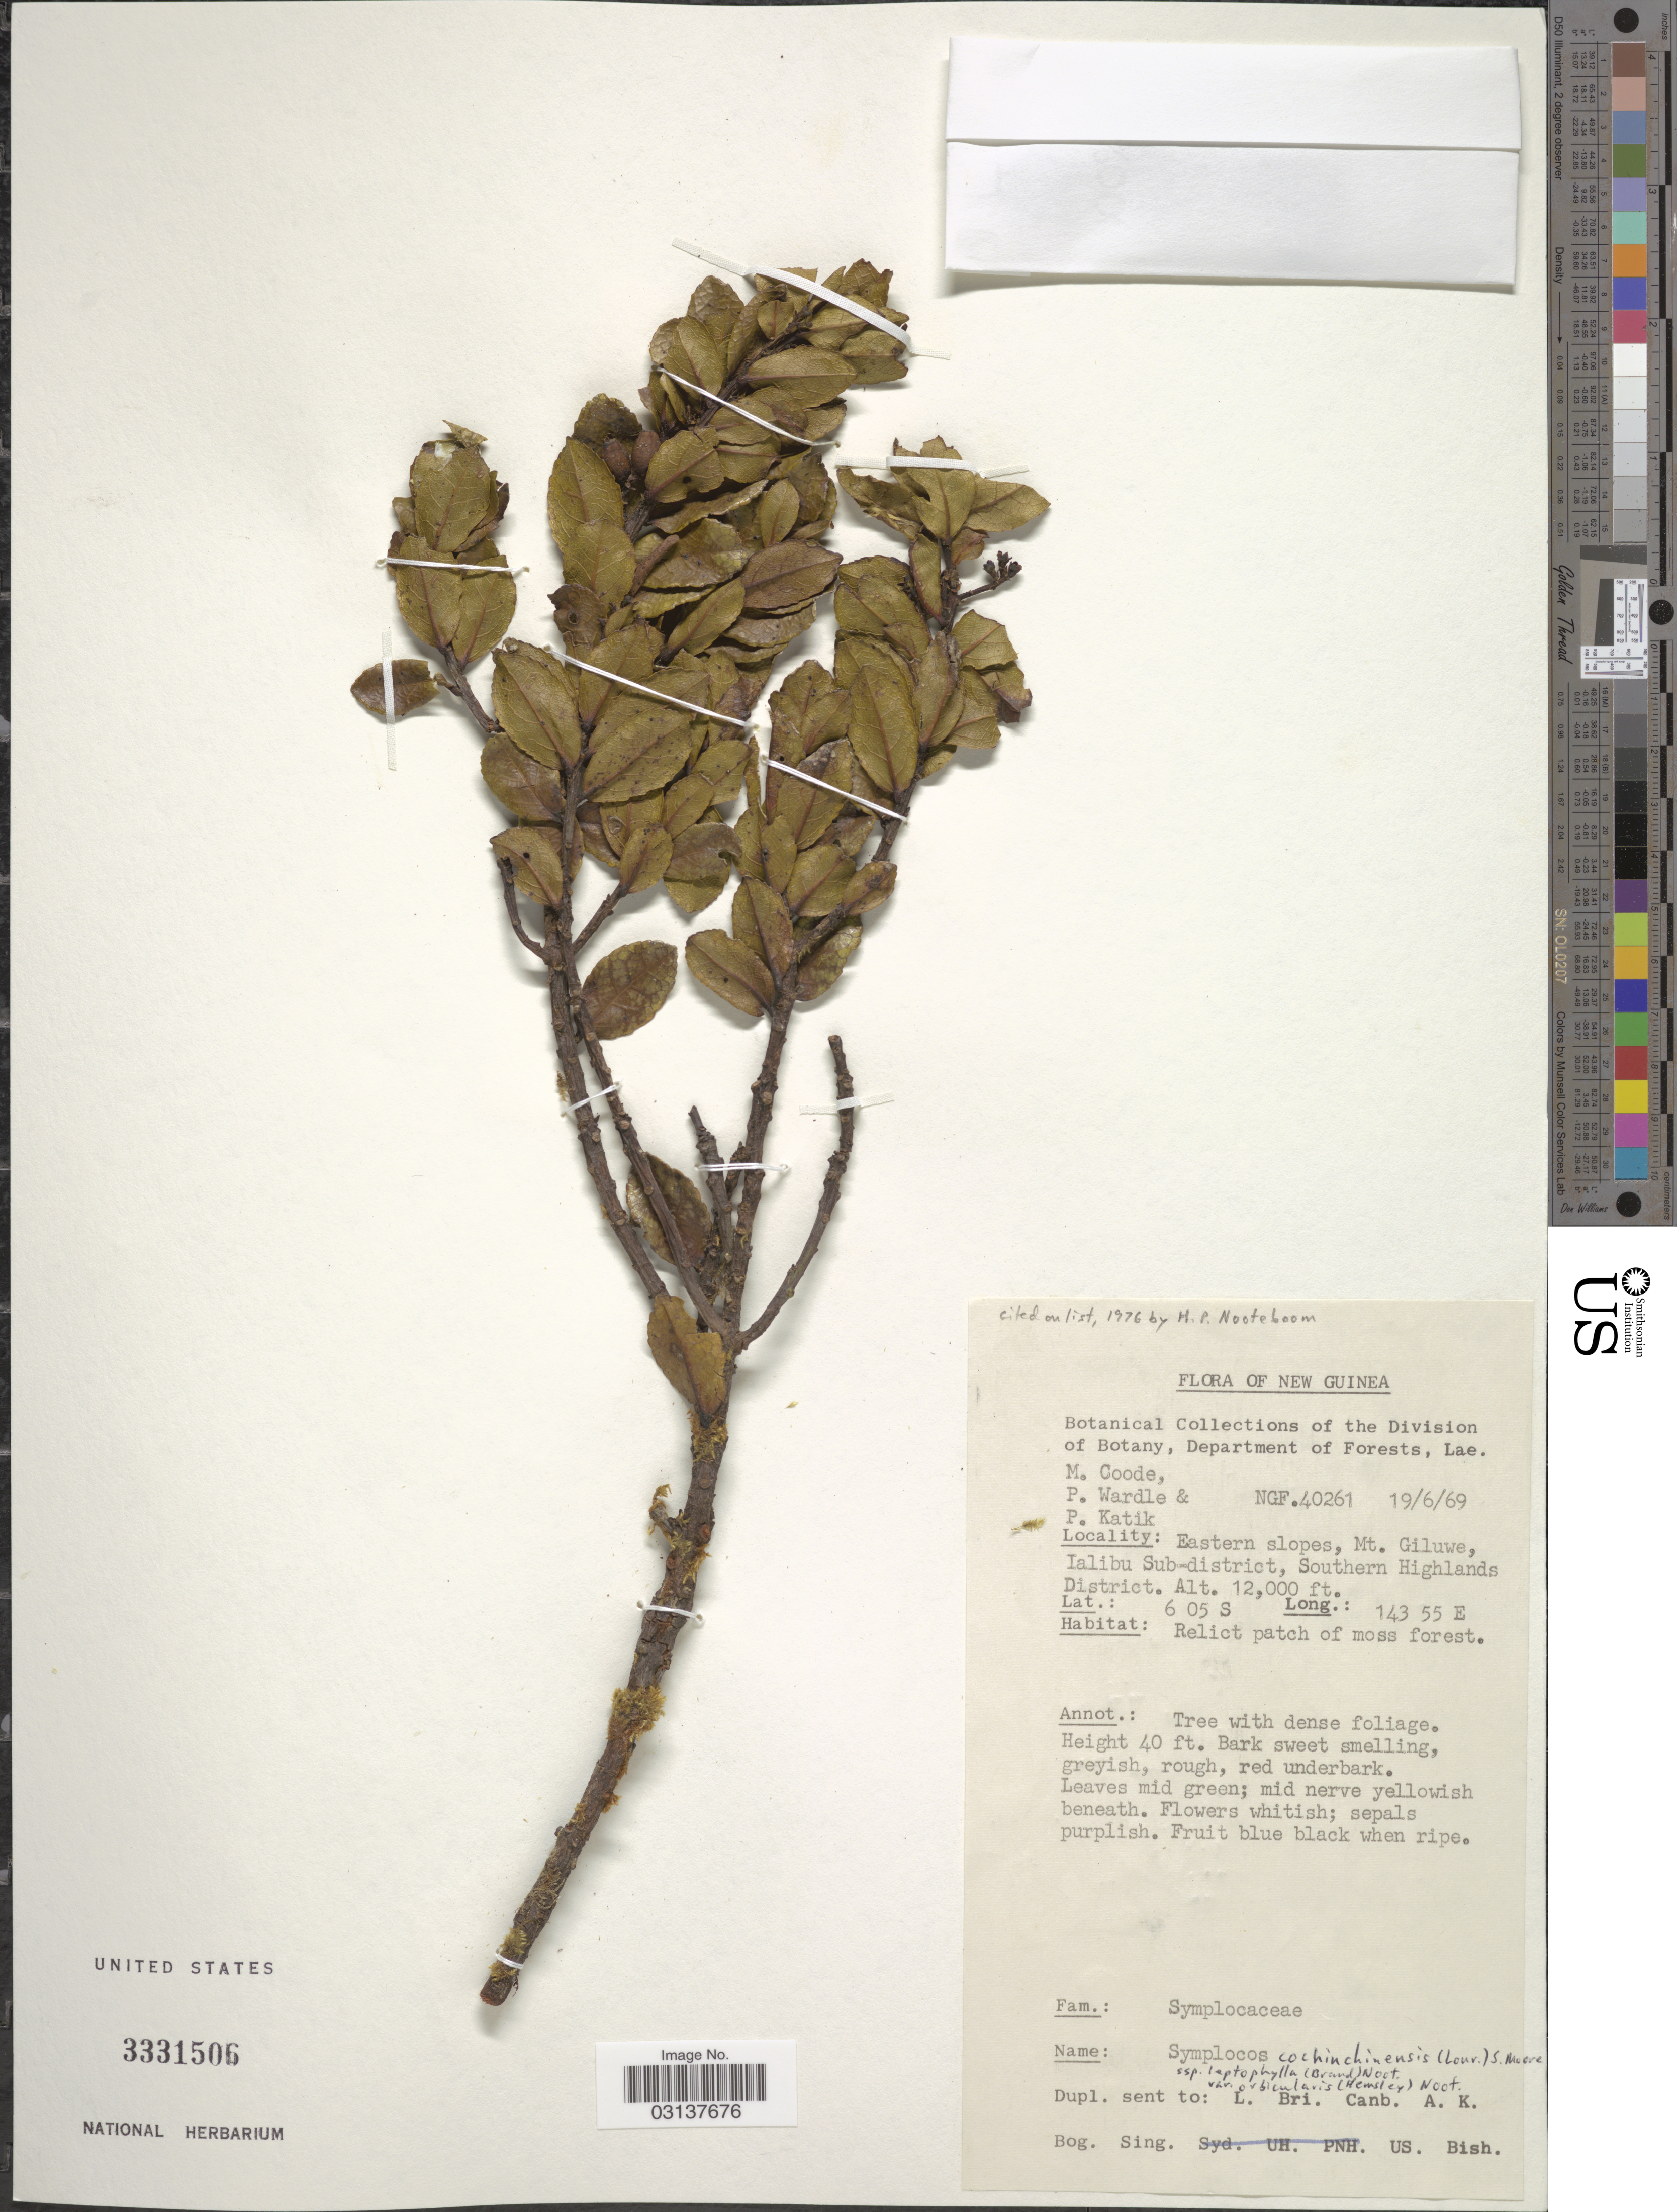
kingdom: Plantae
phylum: Tracheophyta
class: Magnoliopsida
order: Ericales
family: Symplocaceae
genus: Symplocos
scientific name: Symplocos cochinchinensis var. orbicularis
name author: (Hemsl.) Noot.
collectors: M. Coode, P. Wardle & P. Katik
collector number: NGF 40261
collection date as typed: Transcribed d/m/y: 19/6/69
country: Papua New Guinea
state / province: Southern Highlands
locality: New Guinea, Eastern slopes, Mt. Giluwe, Ialibu Sub-district, Southern Highlands District.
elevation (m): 3658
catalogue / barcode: US 3331506